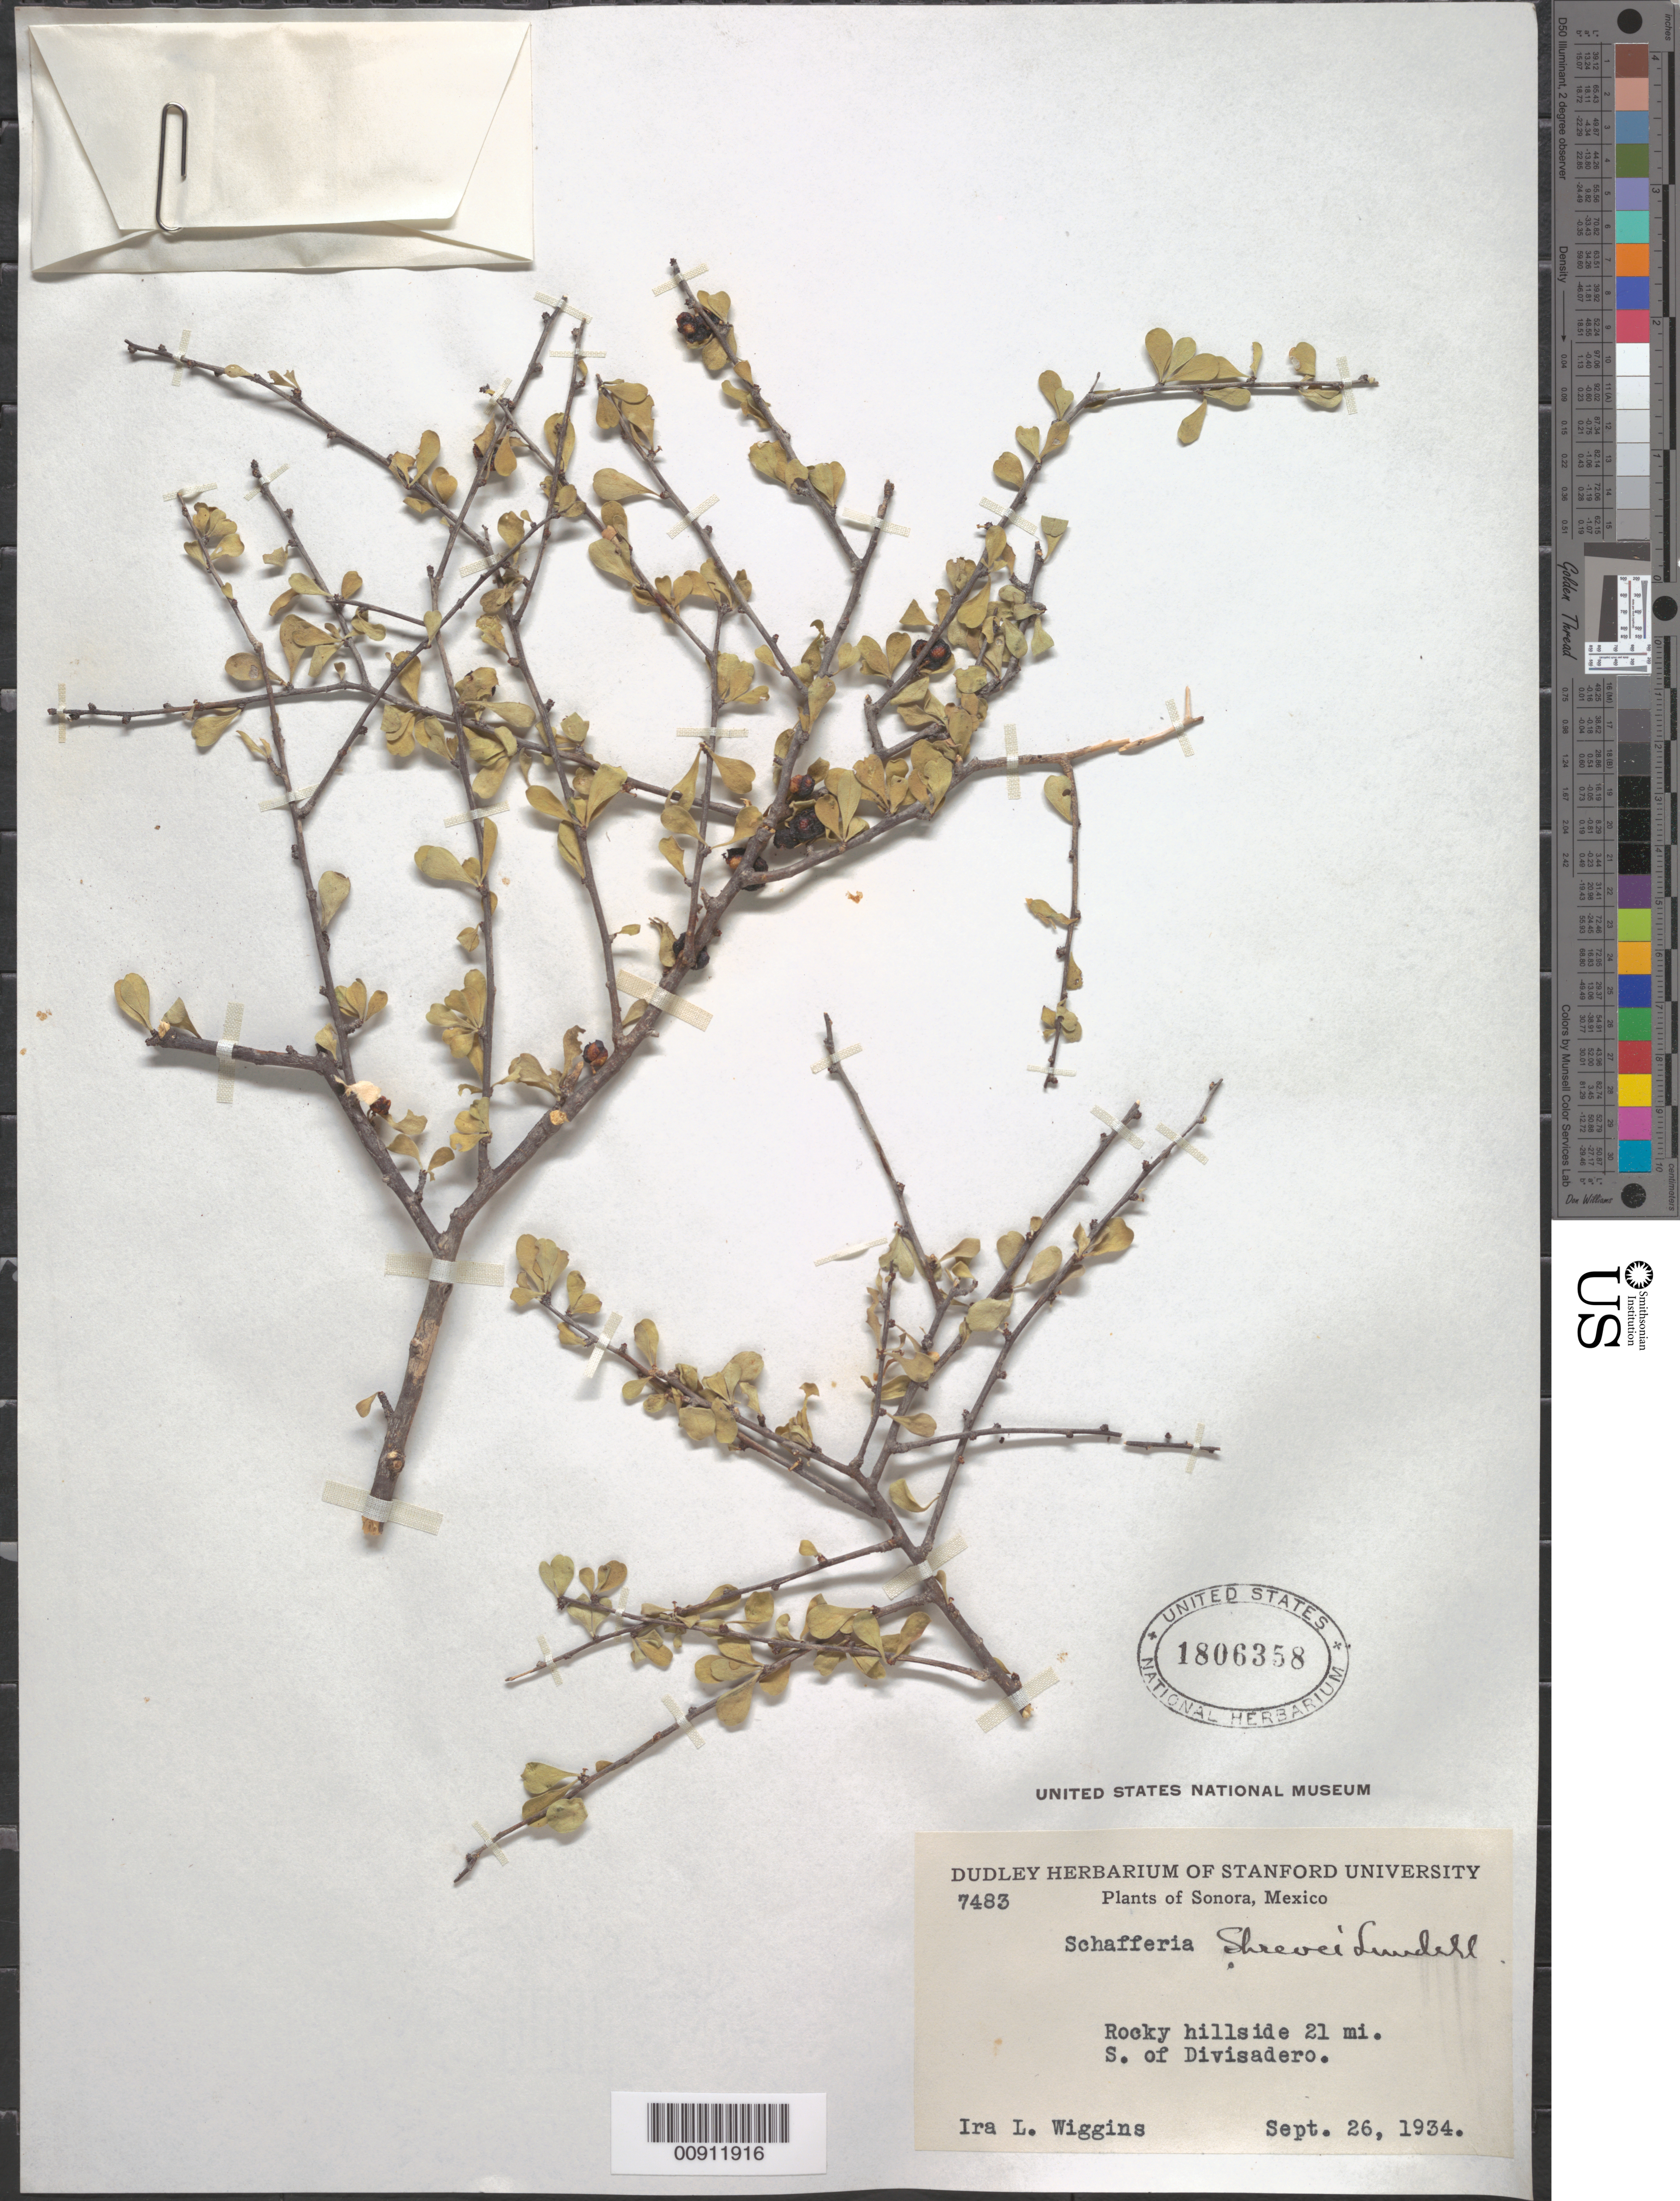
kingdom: Plantae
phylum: Tracheophyta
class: Magnoliopsida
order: Celastrales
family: Celastraceae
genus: Schaefferia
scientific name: Schaefferia shrevei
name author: Lundell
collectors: I. L. Wiggins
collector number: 7483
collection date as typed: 26 Sep 1934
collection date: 1934-09-26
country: Mexico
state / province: Sonora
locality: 21 mi. S. of Divisadero.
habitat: Rocky hillside.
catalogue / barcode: US 1806358